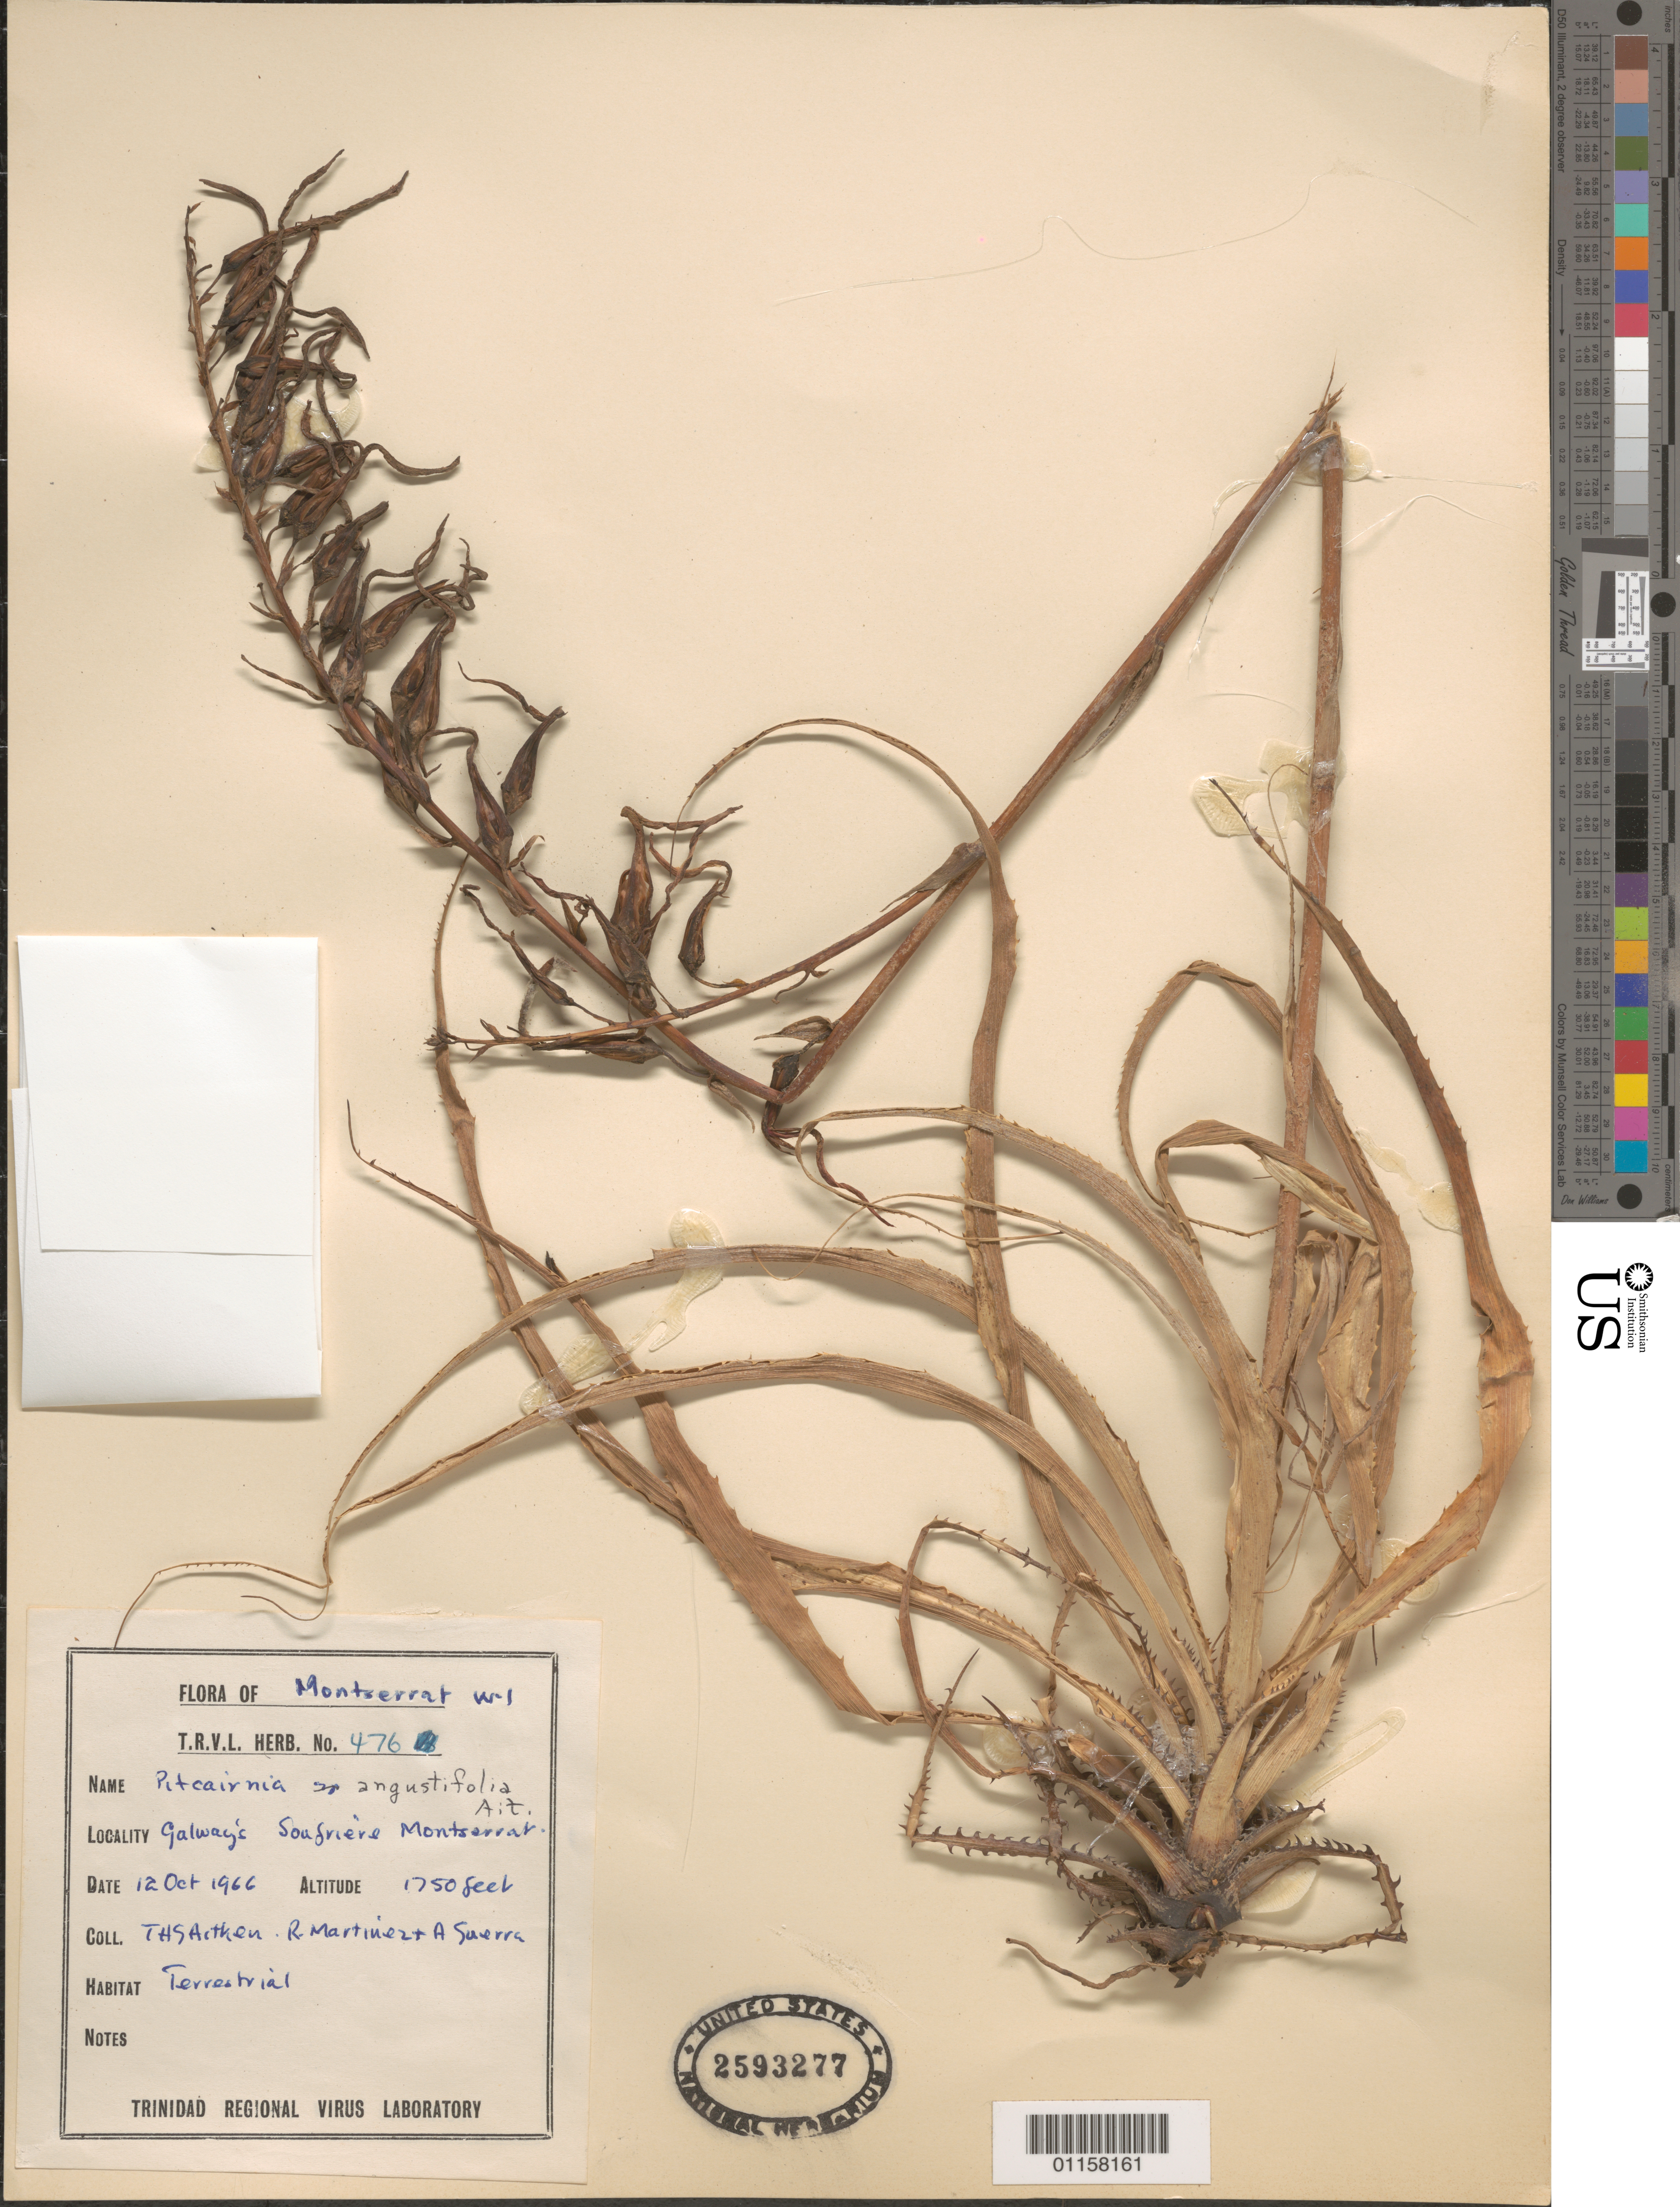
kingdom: Plantae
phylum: Tracheophyta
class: Liliopsida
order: Poales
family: Bromeliaceae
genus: Pitcairnia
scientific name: Pitcairnia angustifolia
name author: Sol. ex Aiton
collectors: T. Aitken, R. Martinez & A. Guerra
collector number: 476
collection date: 1966-10-12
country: Montserrat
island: Montserrat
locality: Galway's Soufriere Montserrat.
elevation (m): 533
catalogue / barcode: US 2593277